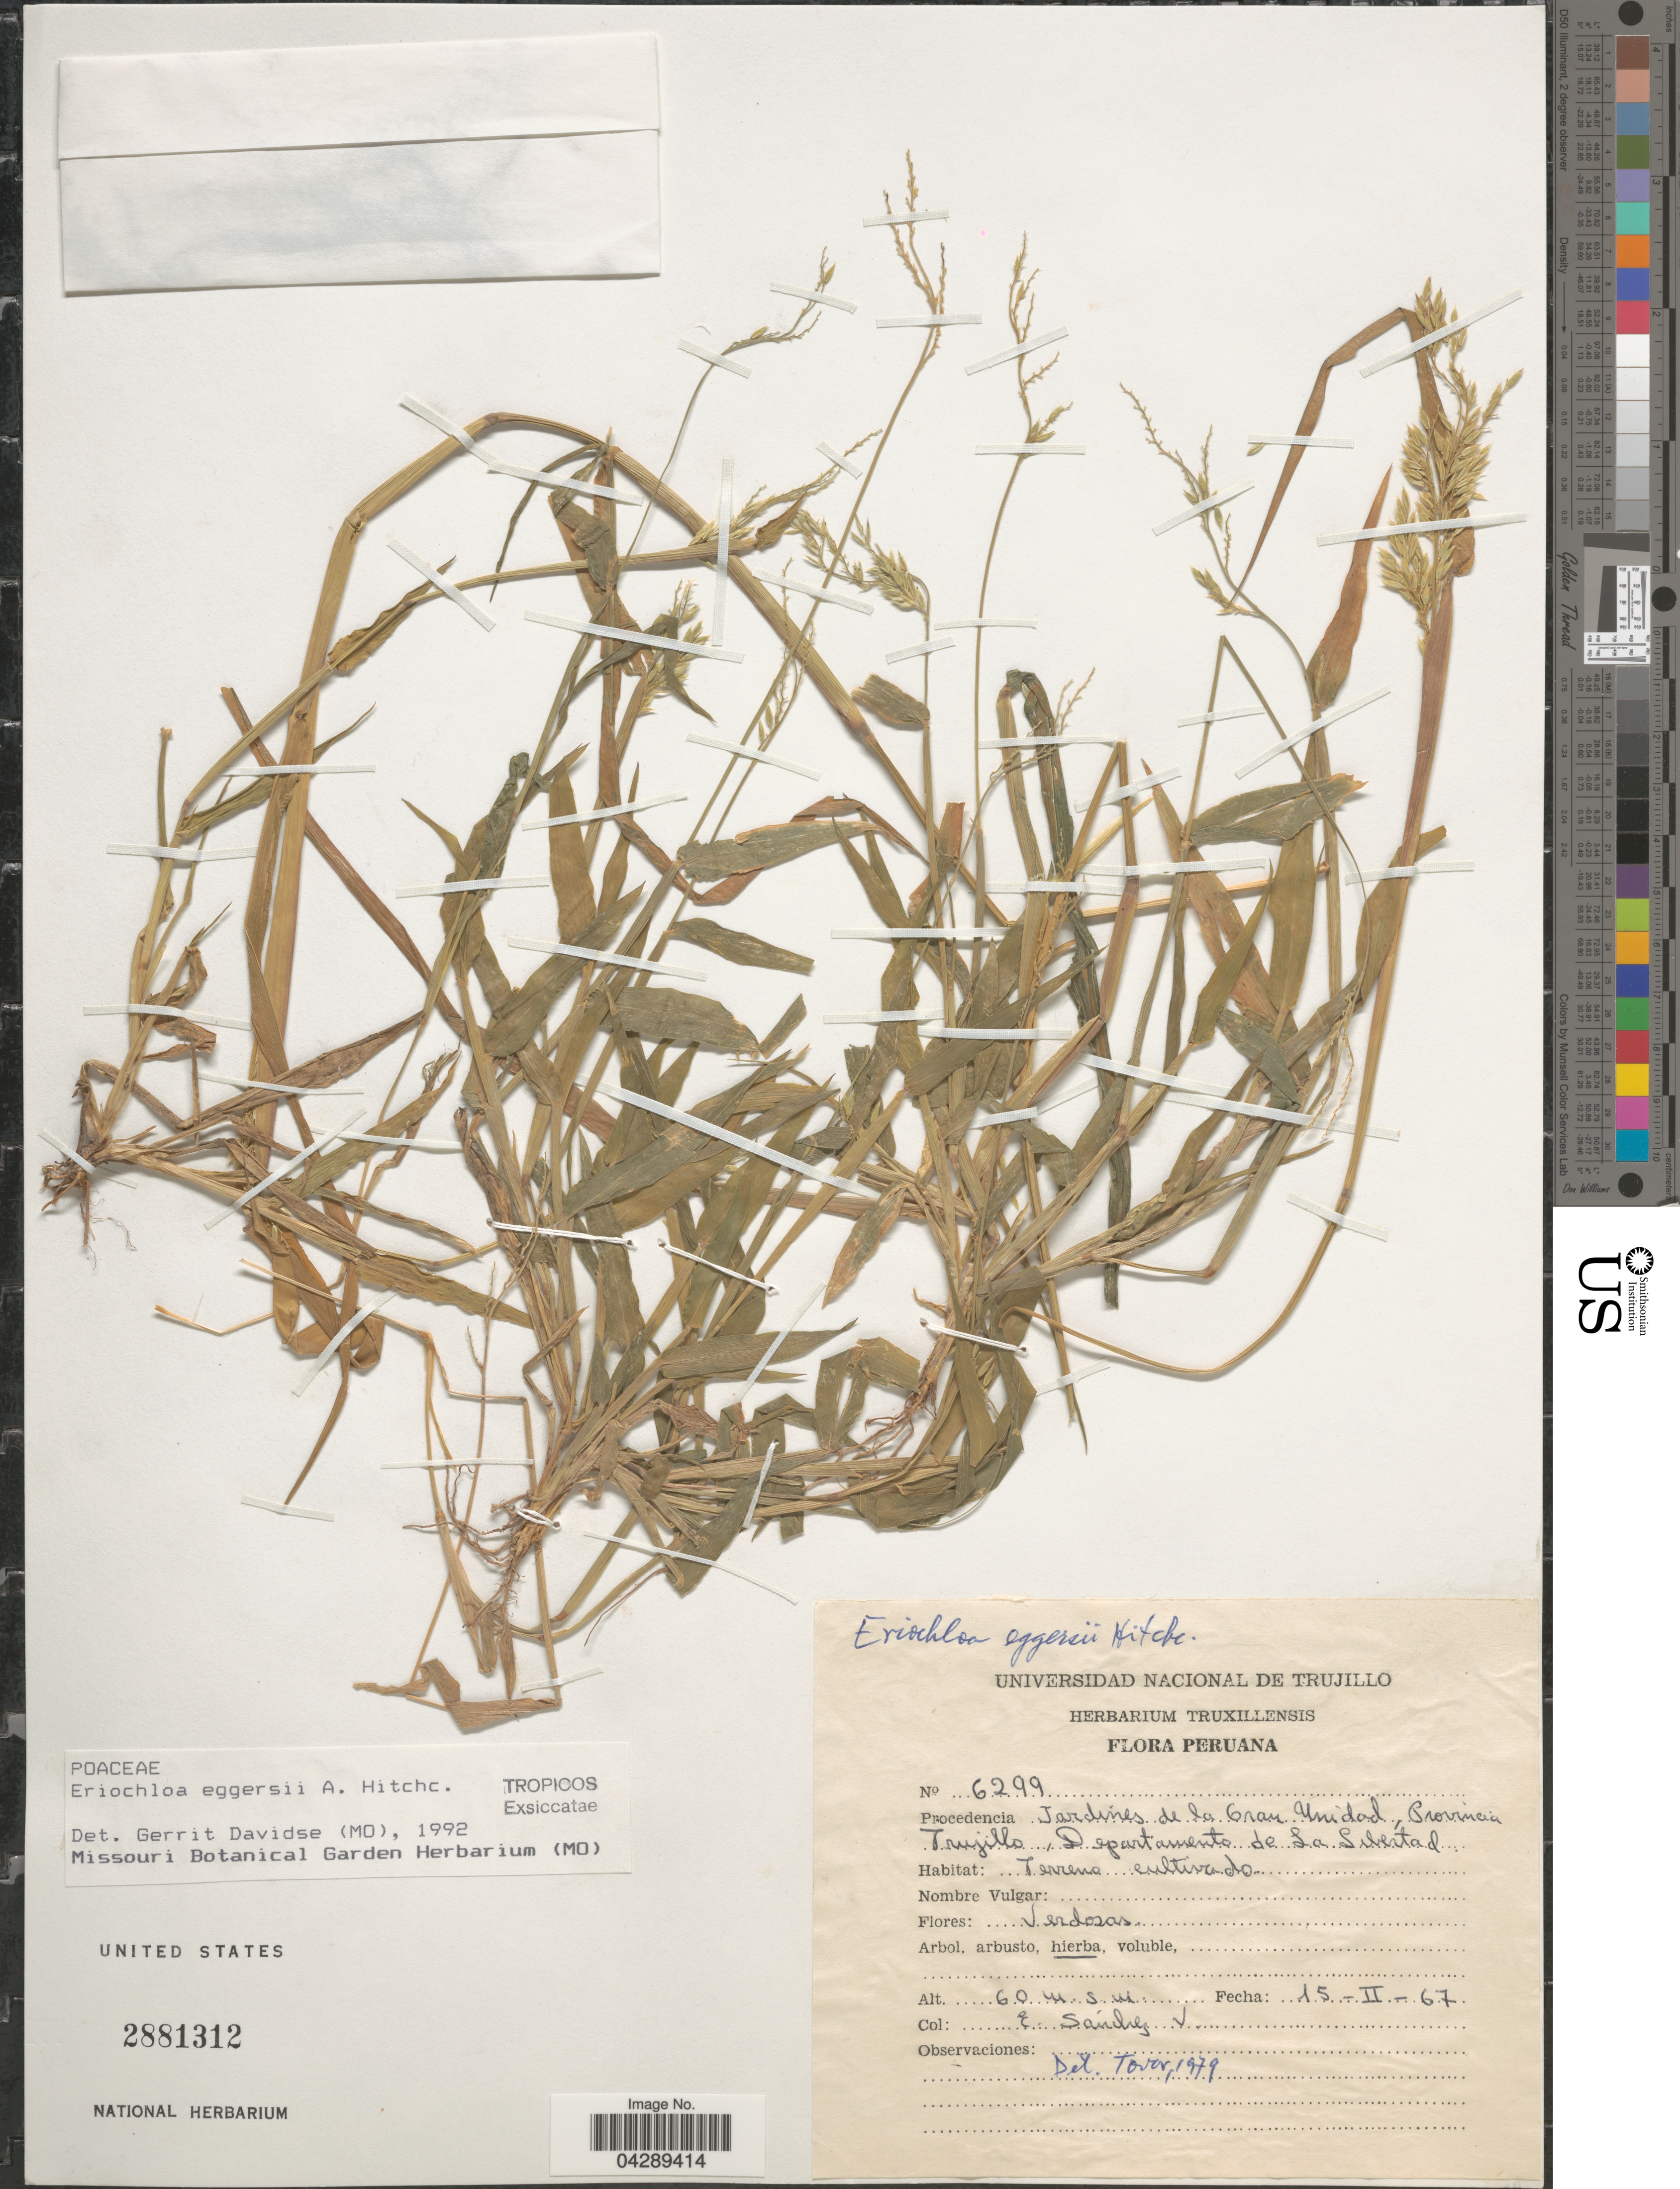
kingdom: Plantae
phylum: Tracheophyta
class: Liliopsida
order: Poales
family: Poaceae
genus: Eriochloa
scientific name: Eriochloa eggersii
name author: Hitchc.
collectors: E. Sánchez V.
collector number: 6299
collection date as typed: Transcribed d/m/y: 15/2/67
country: Peru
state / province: La Libertad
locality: Jardines de la Gran Unidad, Provincia Trujillo, Departamento de La Libertad.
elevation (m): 60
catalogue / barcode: US 2881312